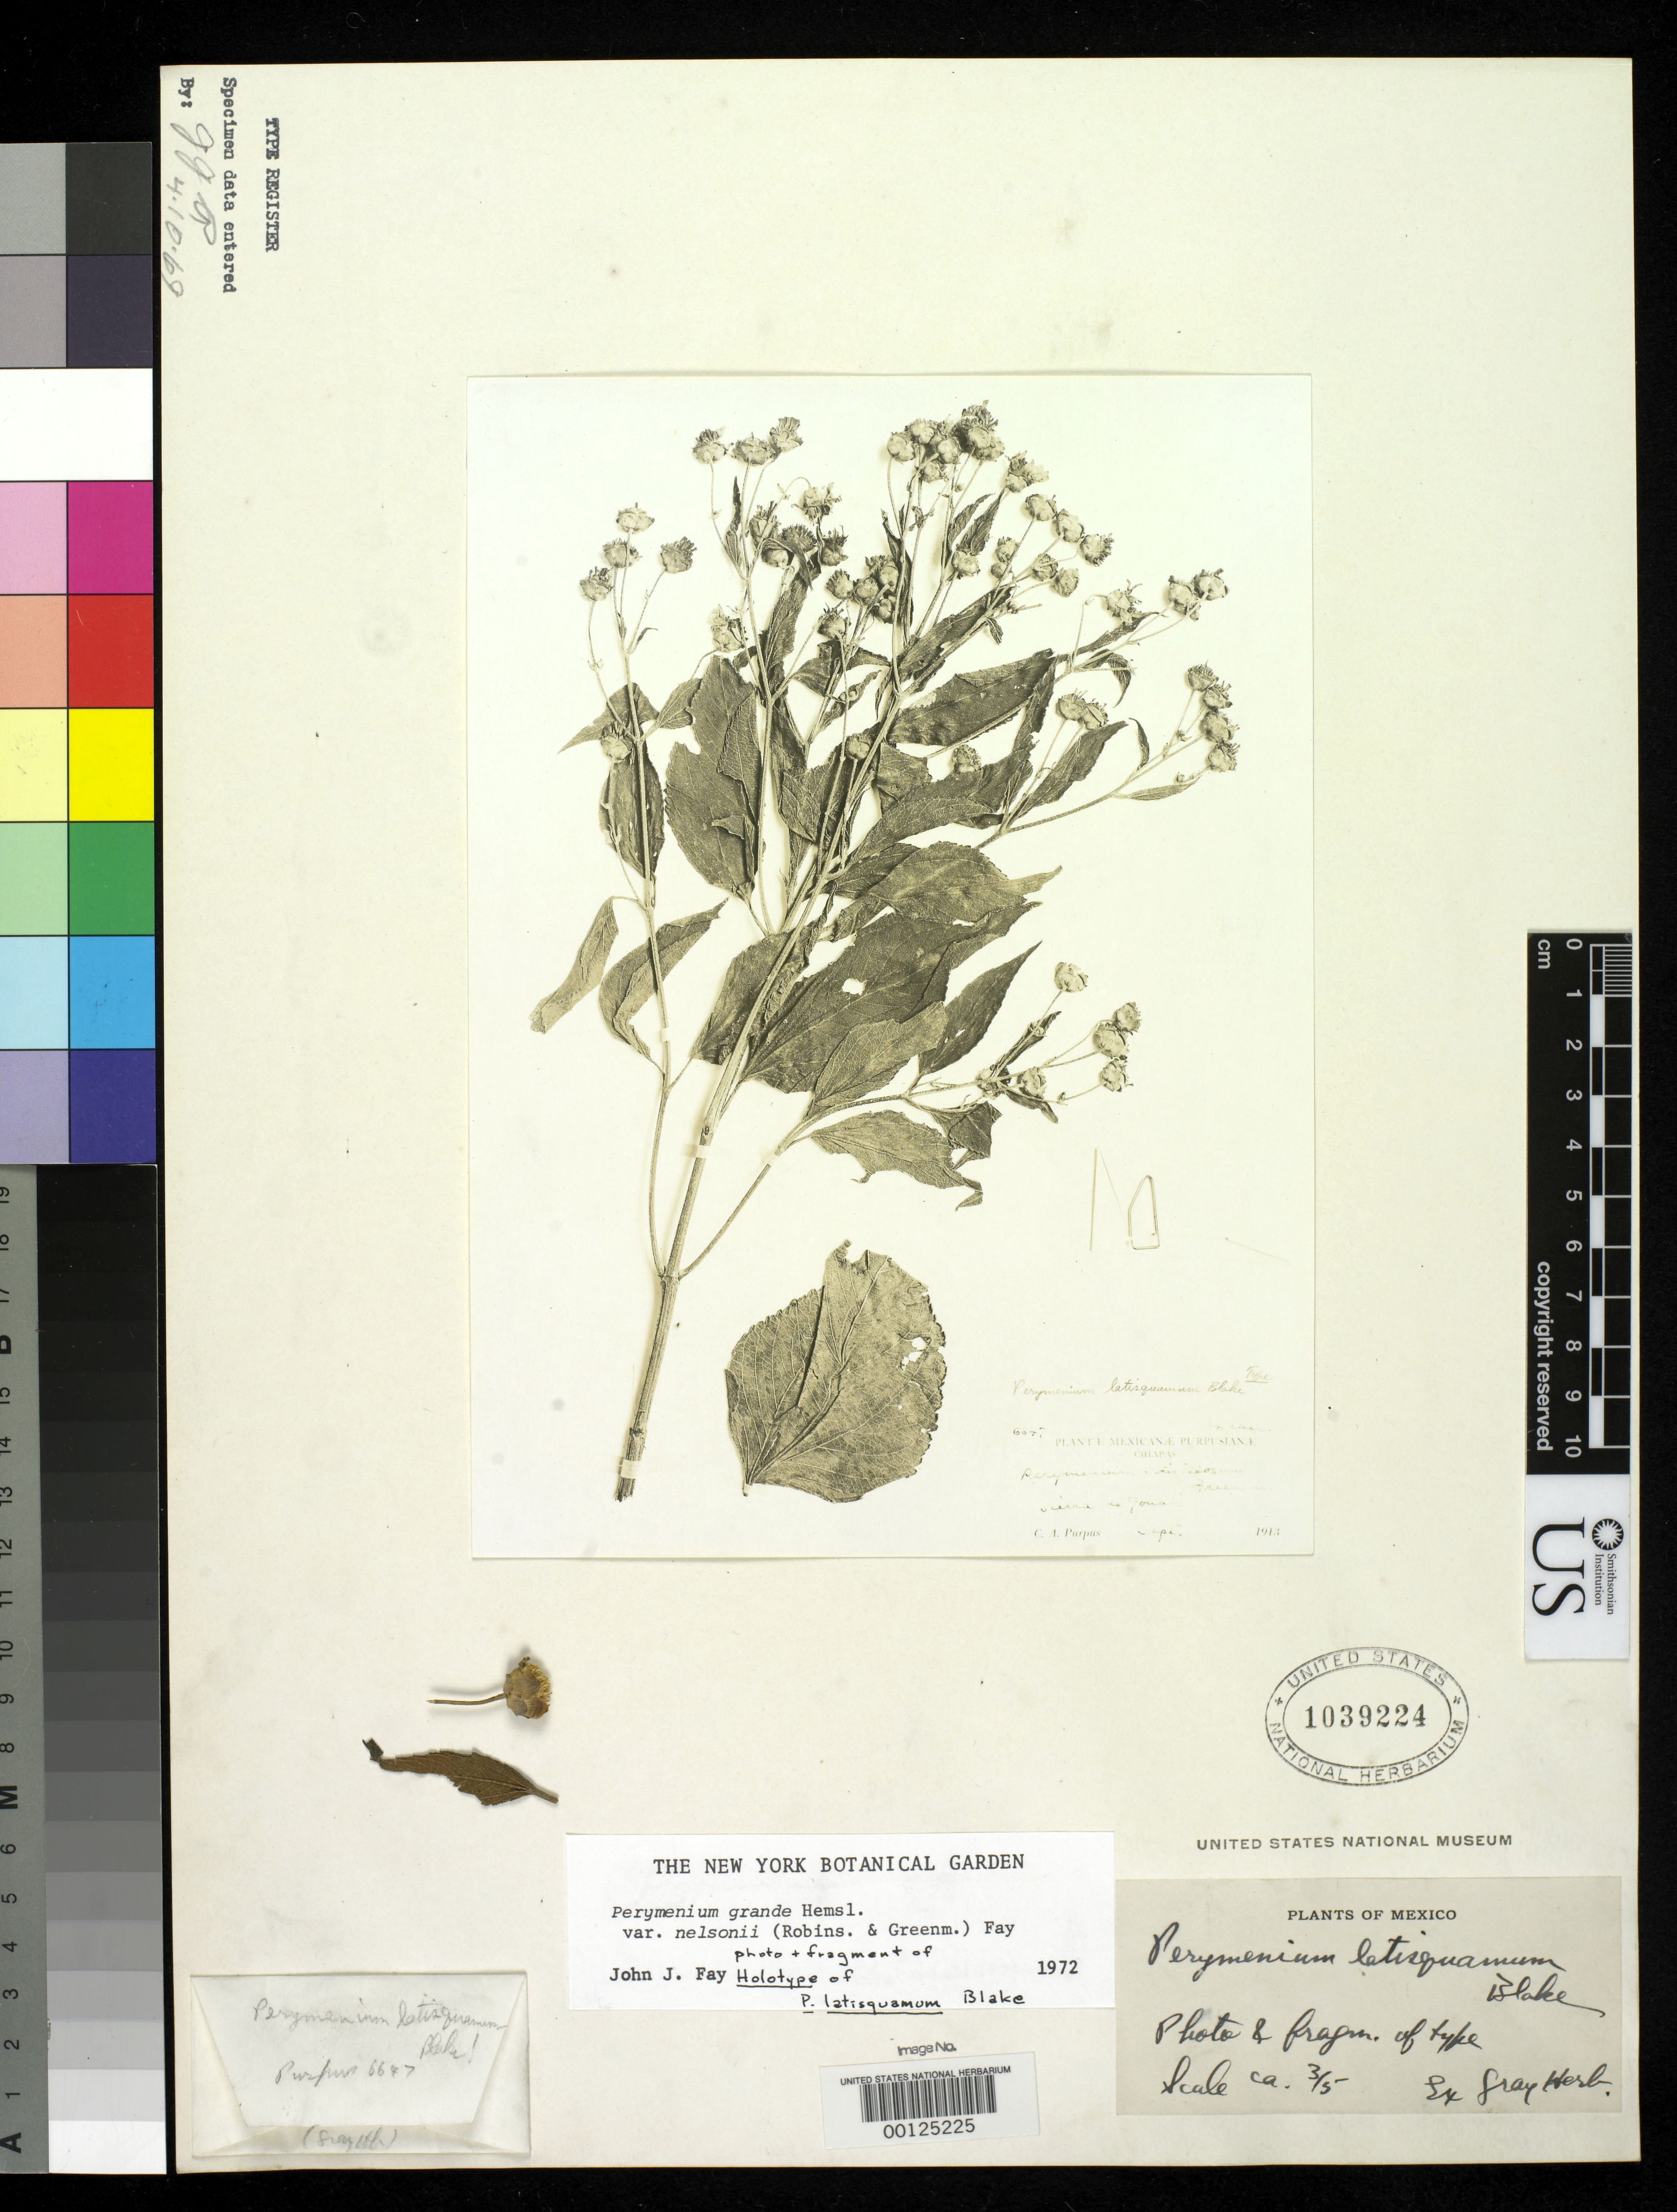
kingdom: Plantae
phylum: Tracheophyta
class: Magnoliopsida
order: Asterales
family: Asteraceae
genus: Perymenium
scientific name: Perymenium latisquamum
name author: S.F. Blake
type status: Type Fragment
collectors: C. A. Purpus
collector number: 6647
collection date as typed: Sep 1913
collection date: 1913-09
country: Mexico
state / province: Chiapas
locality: Sierra de Tonala.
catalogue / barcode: US 1039224